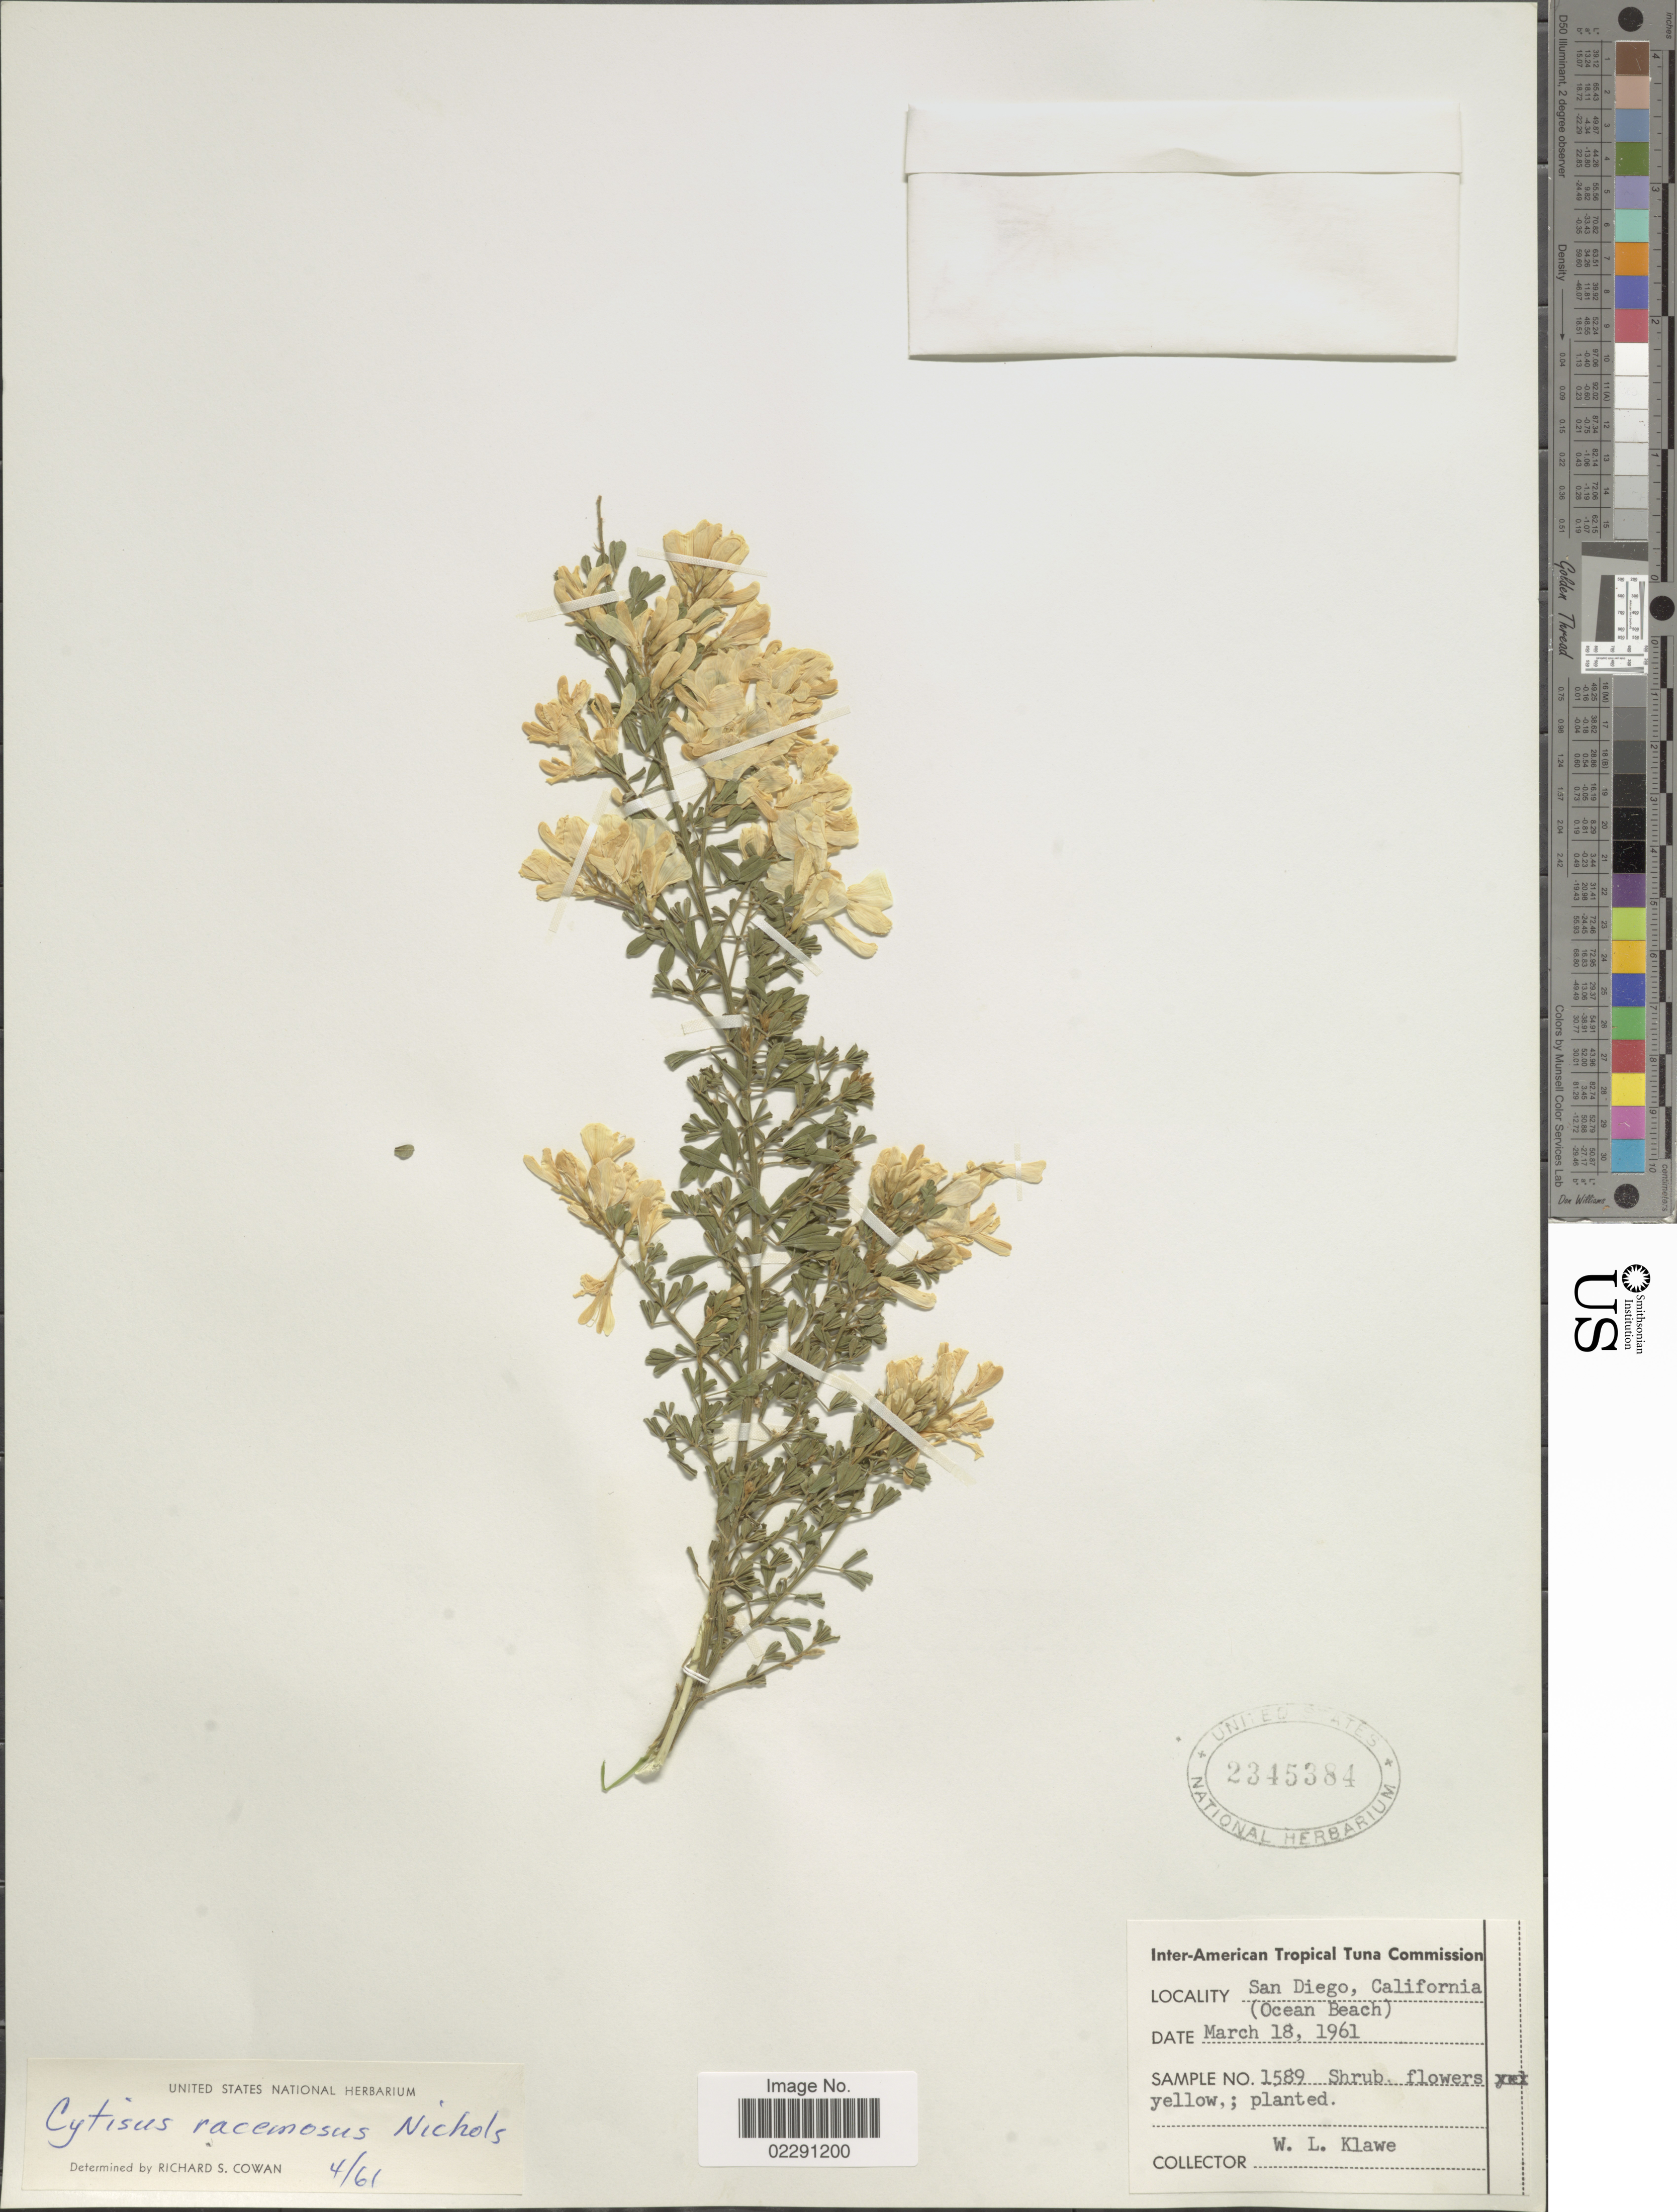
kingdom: Plantae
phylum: Tracheophyta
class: Magnoliopsida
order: Fabales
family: Fabaceae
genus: Cytisus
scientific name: Cytisus racemosus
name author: Hort.-Cf. Marnock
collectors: W. Klawe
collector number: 1589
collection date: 1961-03-18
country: United States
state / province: California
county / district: San Diego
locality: San Diego (Ocean Beach).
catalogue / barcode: US 2345384